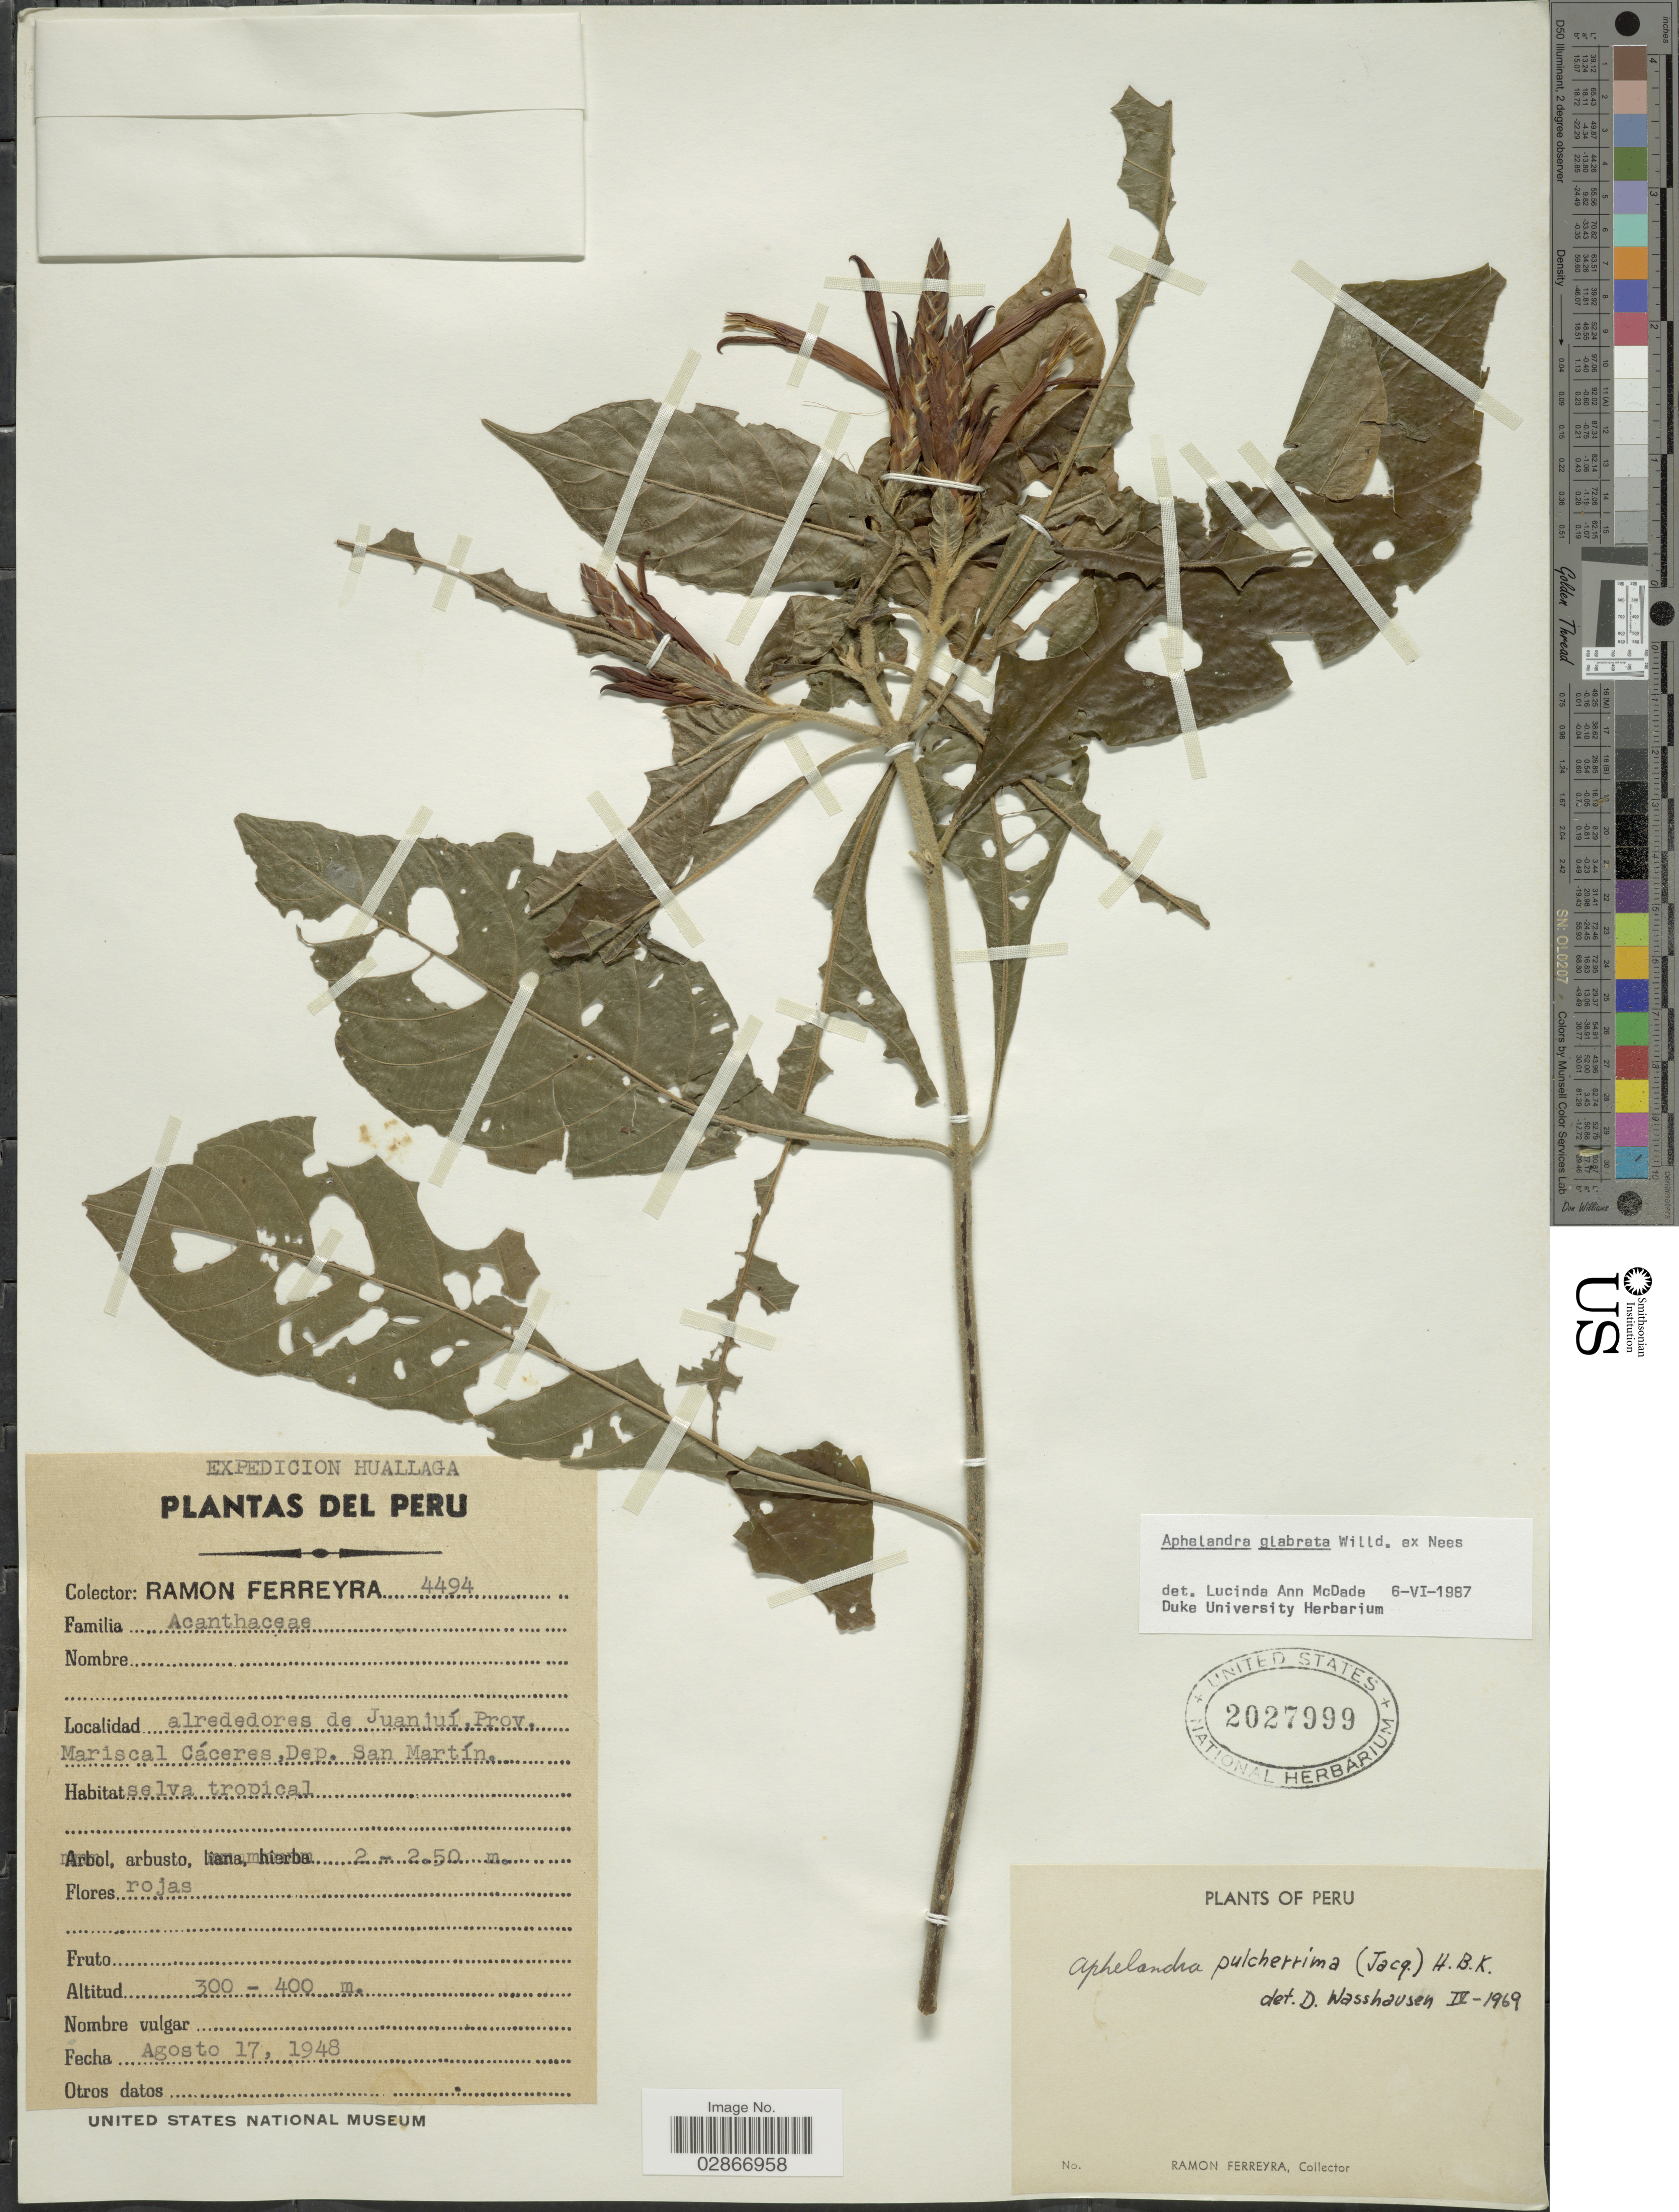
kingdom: Plantae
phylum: Tracheophyta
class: Magnoliopsida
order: Lamiales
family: Acanthaceae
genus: Aphelandra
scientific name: Aphelandra glabrata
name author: Willd. ex Nees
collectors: R. A. Ferreyra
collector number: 4494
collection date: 1948-08-17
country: Peru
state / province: San Martín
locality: Alrededores de Juanjuí, Prov. Mariscal Cáceres, Dep. San Martín.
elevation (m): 300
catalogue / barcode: US 2027999